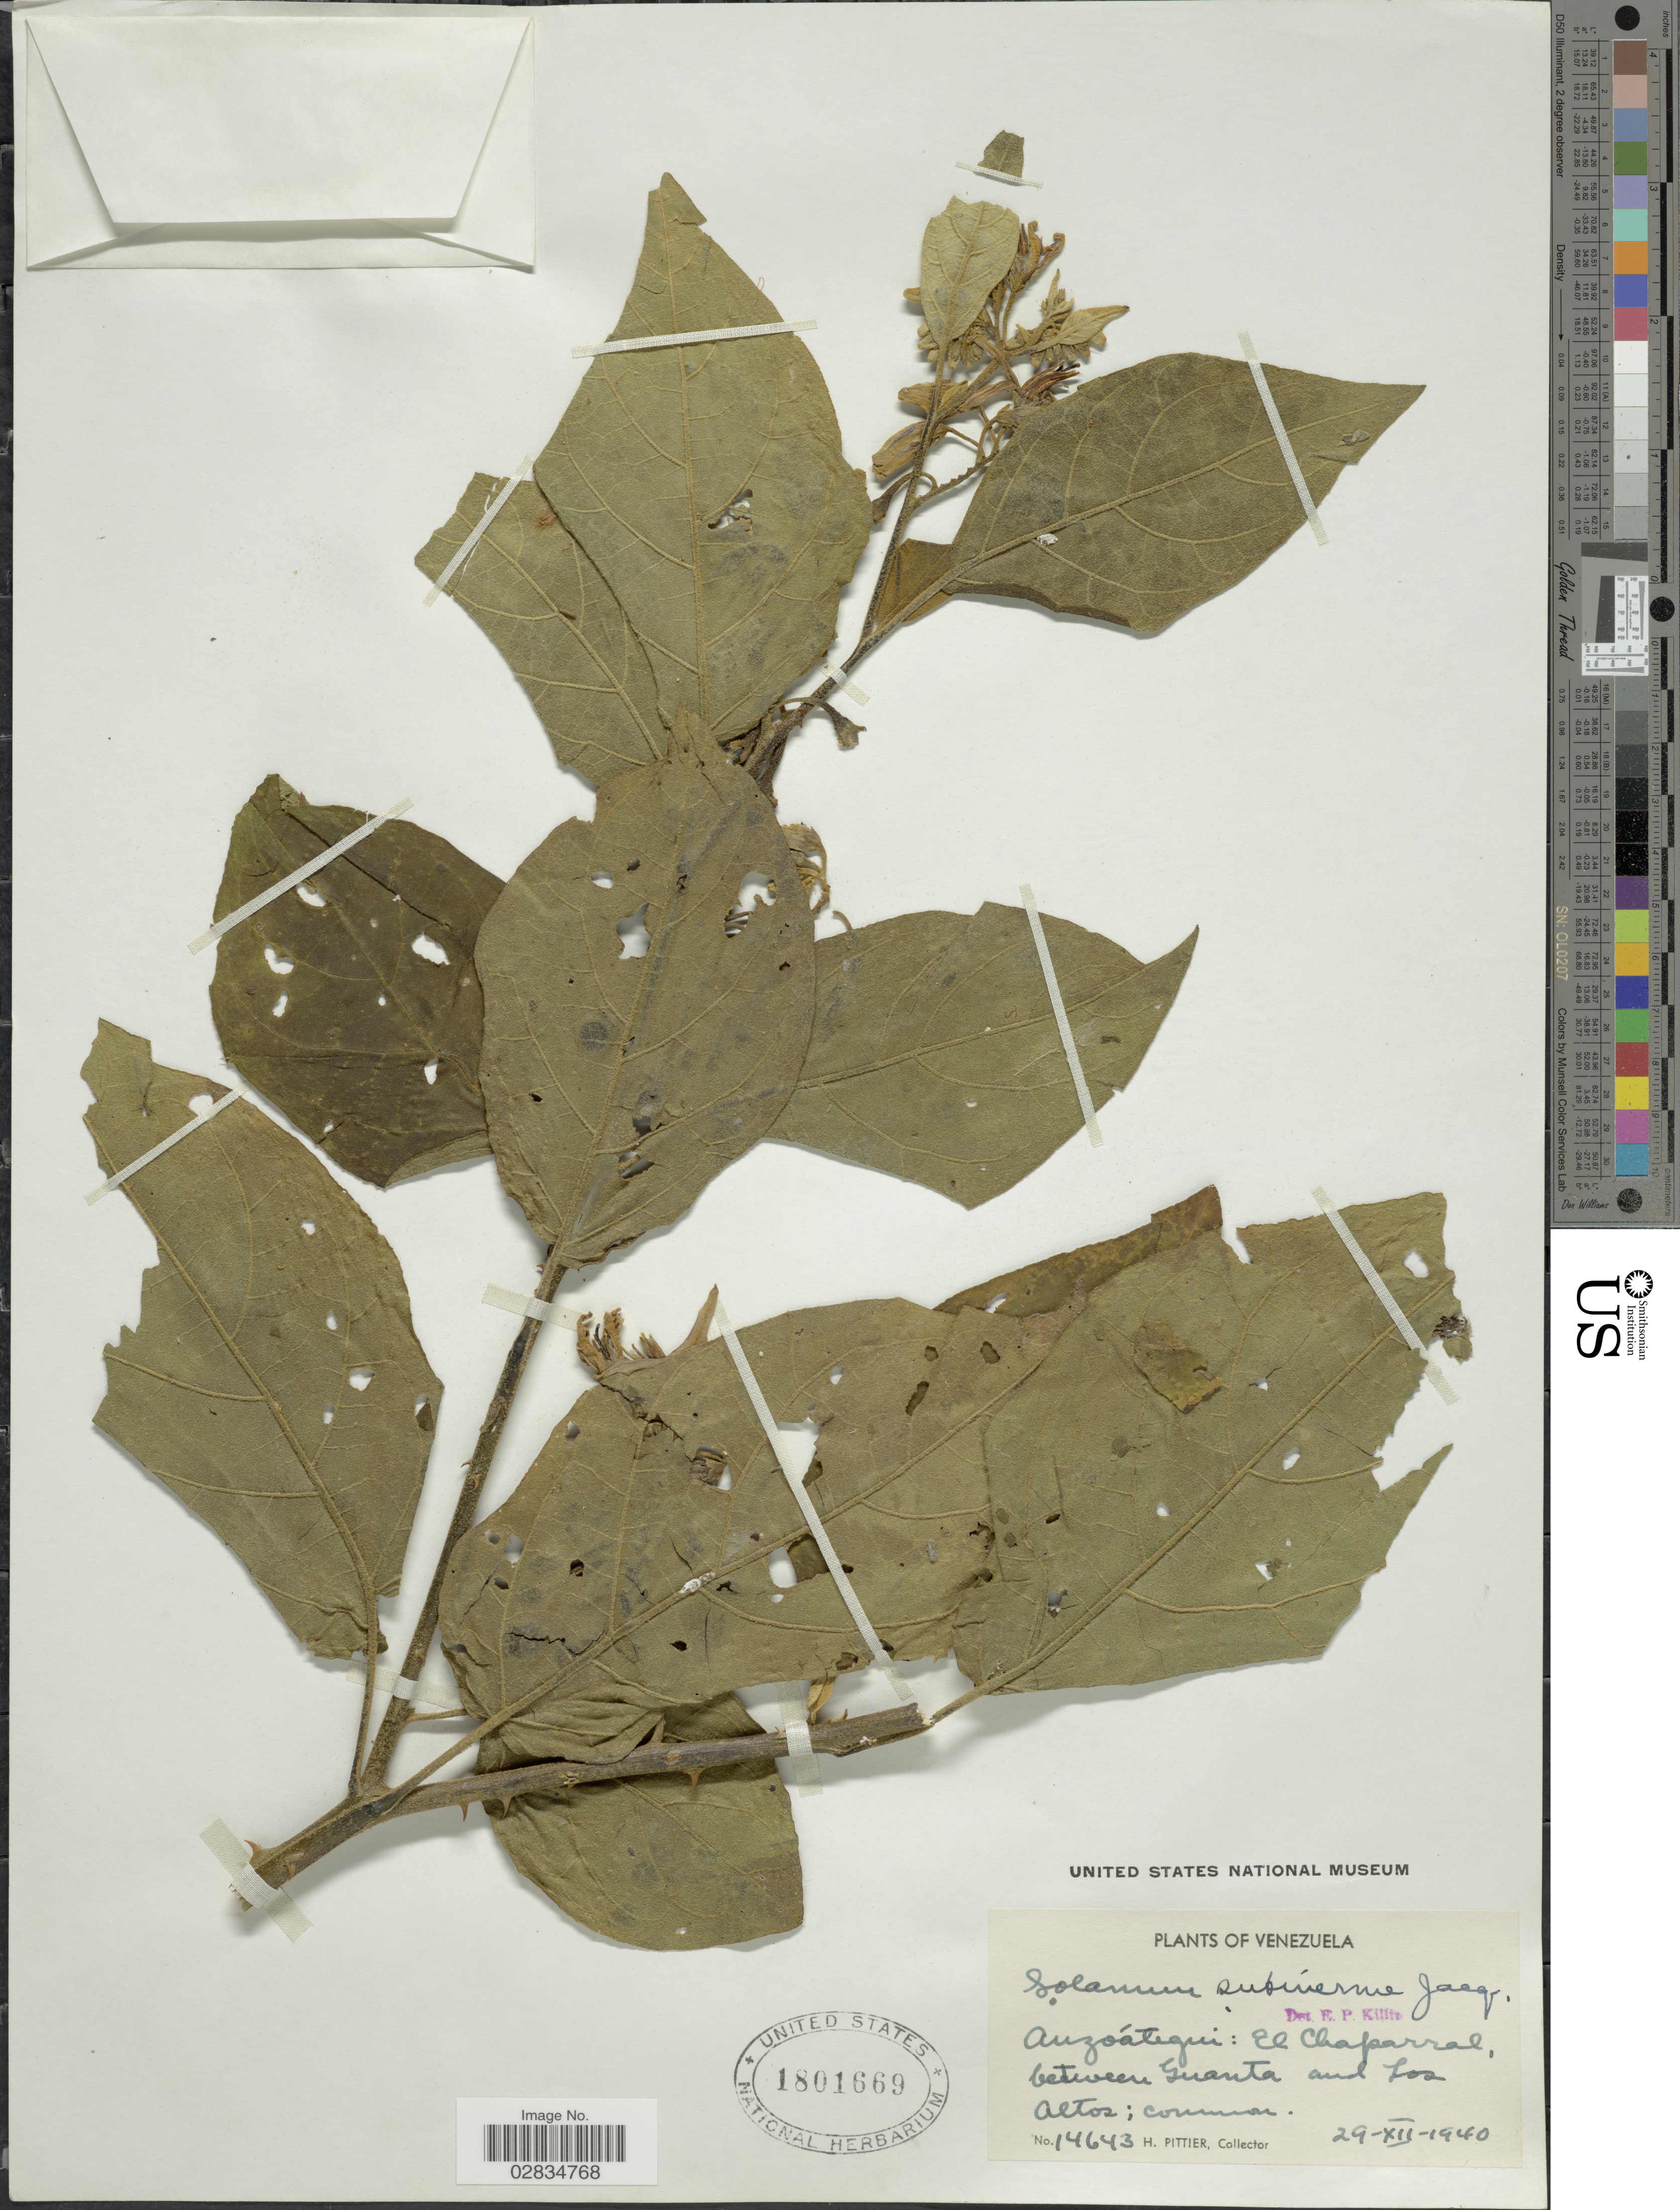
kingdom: Plantae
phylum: Tracheophyta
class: Magnoliopsida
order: Solanales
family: Solanaceae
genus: Solanum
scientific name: Solanum subinerme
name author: Jacq.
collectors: H. F. Pittier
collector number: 14643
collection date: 1940-12-29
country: Venezuela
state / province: Anzoategui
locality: El Chaparral between Guanta and Los Altos.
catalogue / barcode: US 1801669